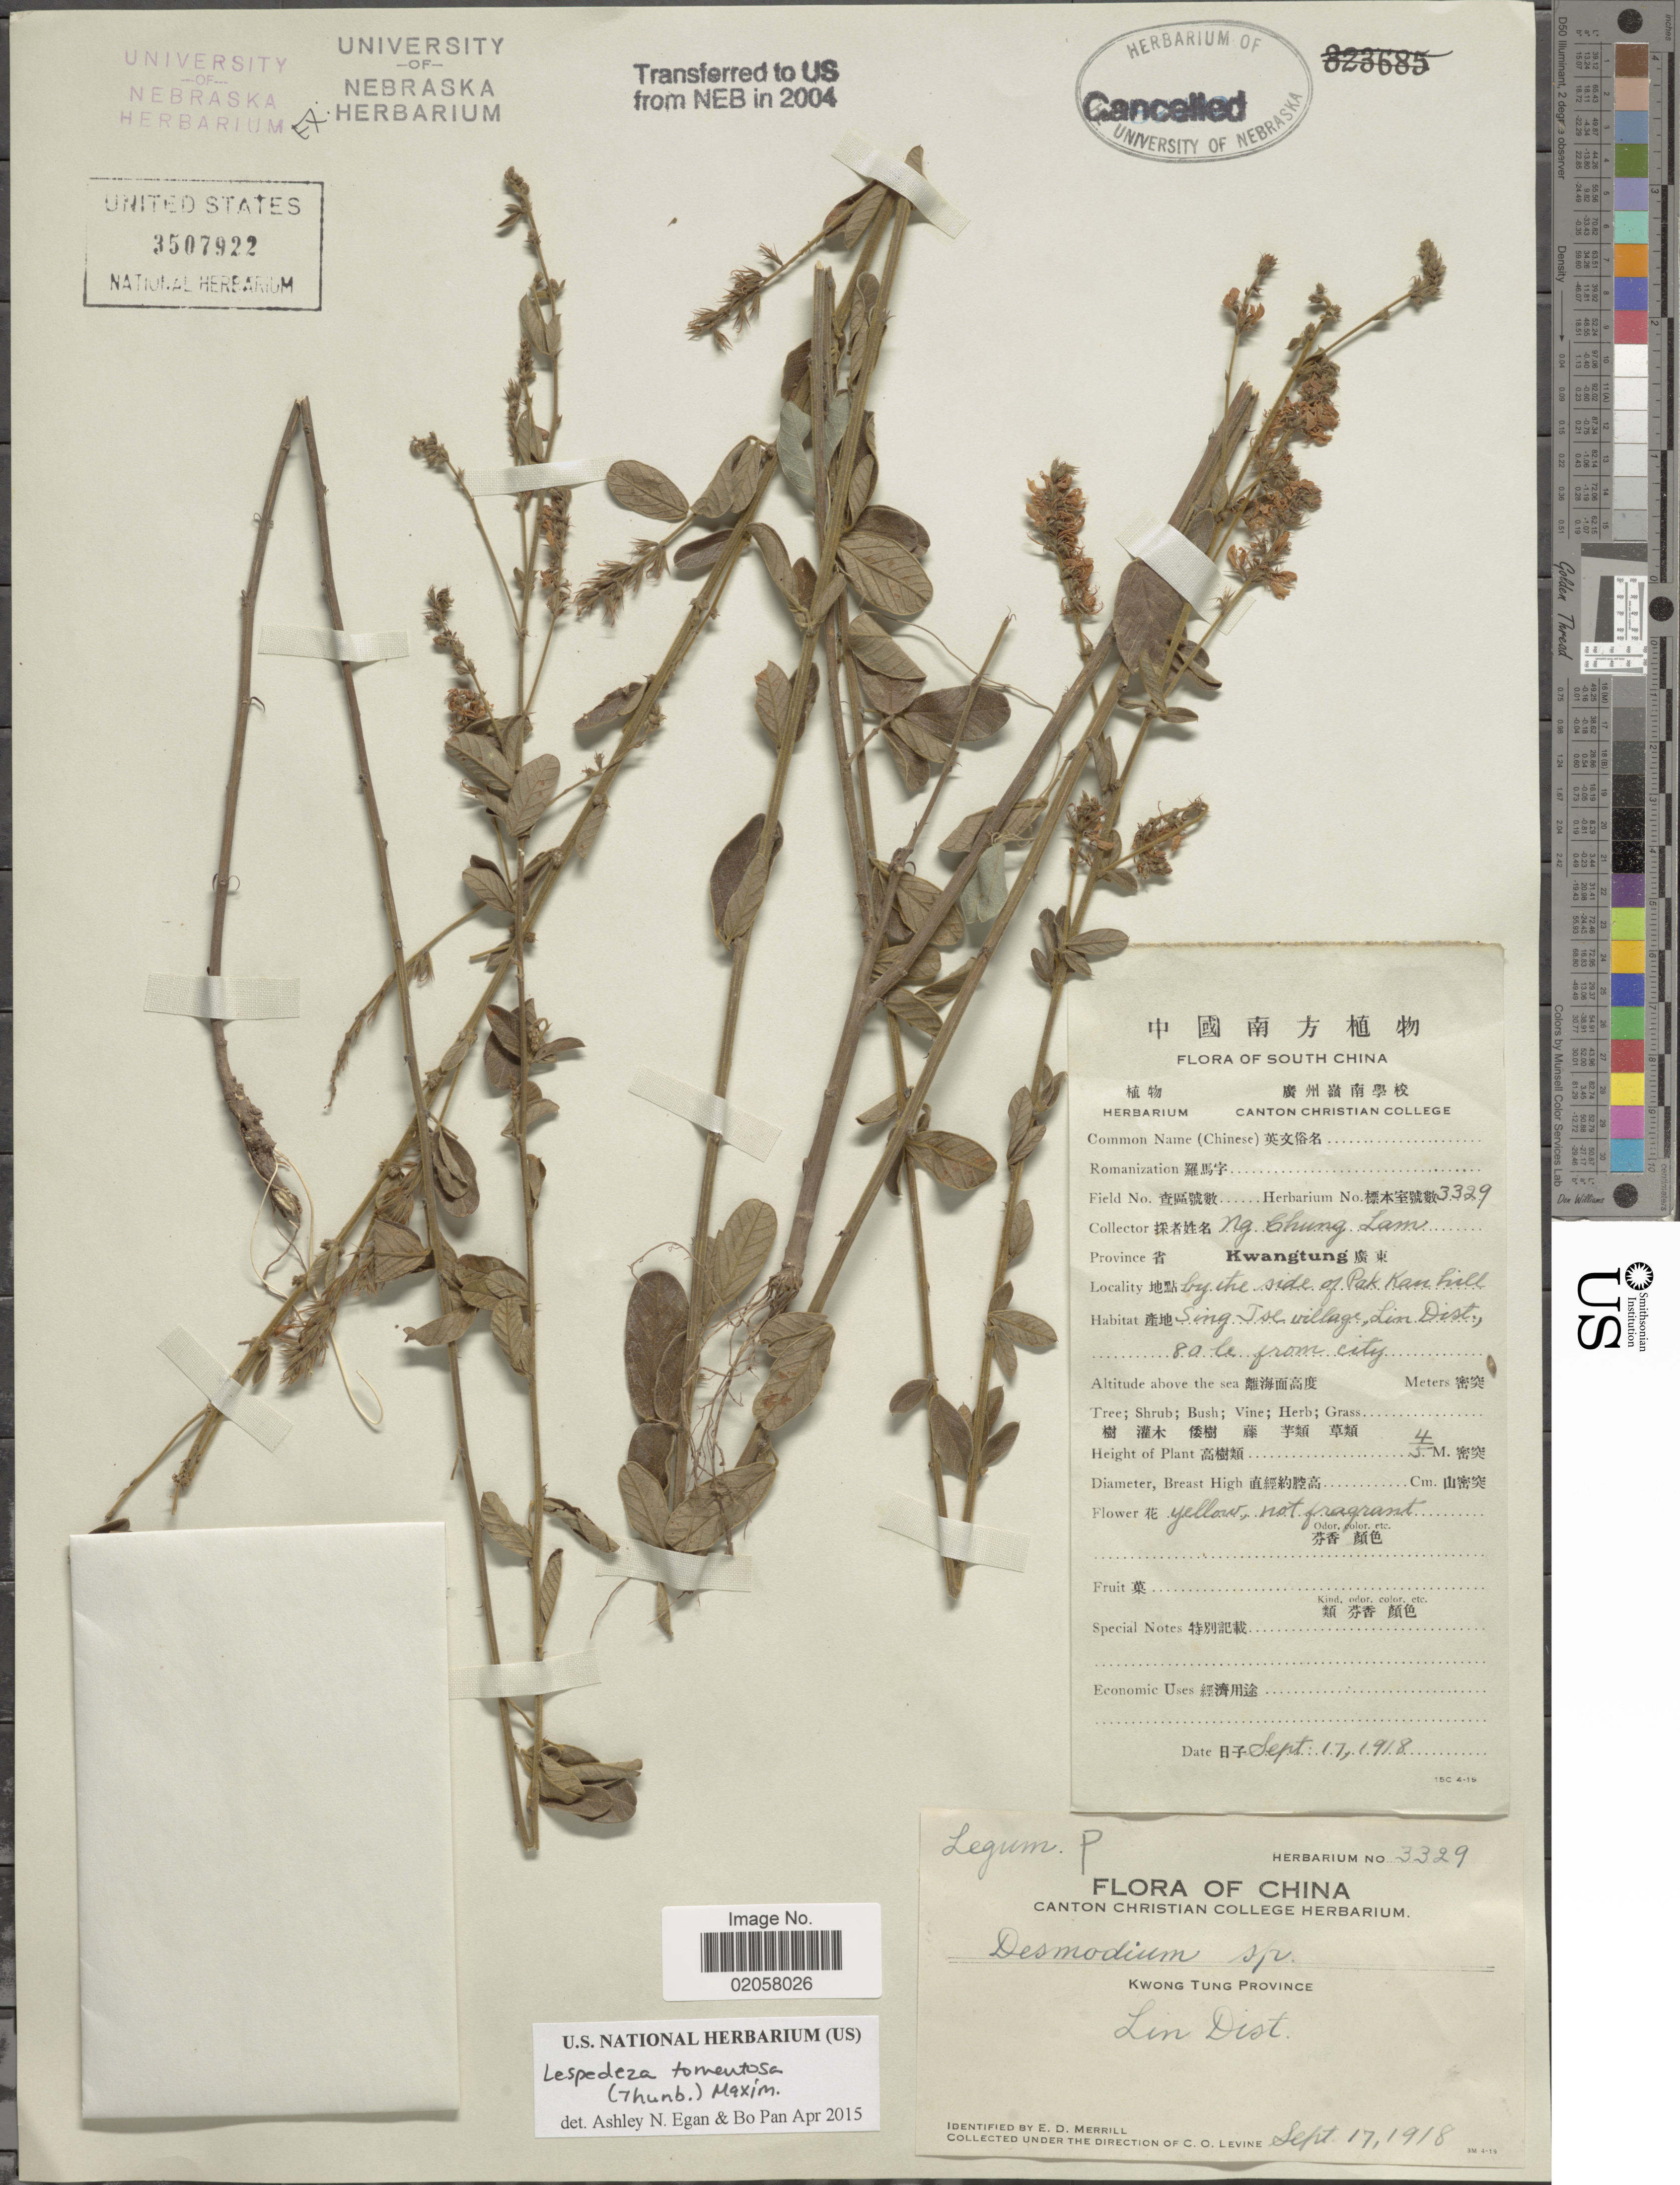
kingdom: Plantae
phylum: Tracheophyta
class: Magnoliopsida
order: Fabales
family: Fabaceae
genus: Lespedeza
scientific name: Lespedeza tomentosa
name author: (Thunb.) Siebold ex Maxim.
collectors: E. D. Merrill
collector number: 3329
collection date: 1918-09-17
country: China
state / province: Guangdong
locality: Kwong Tung Province, Lin Dist., by the side of Pak Kan hill, Sing Tse village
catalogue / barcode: US 3507922